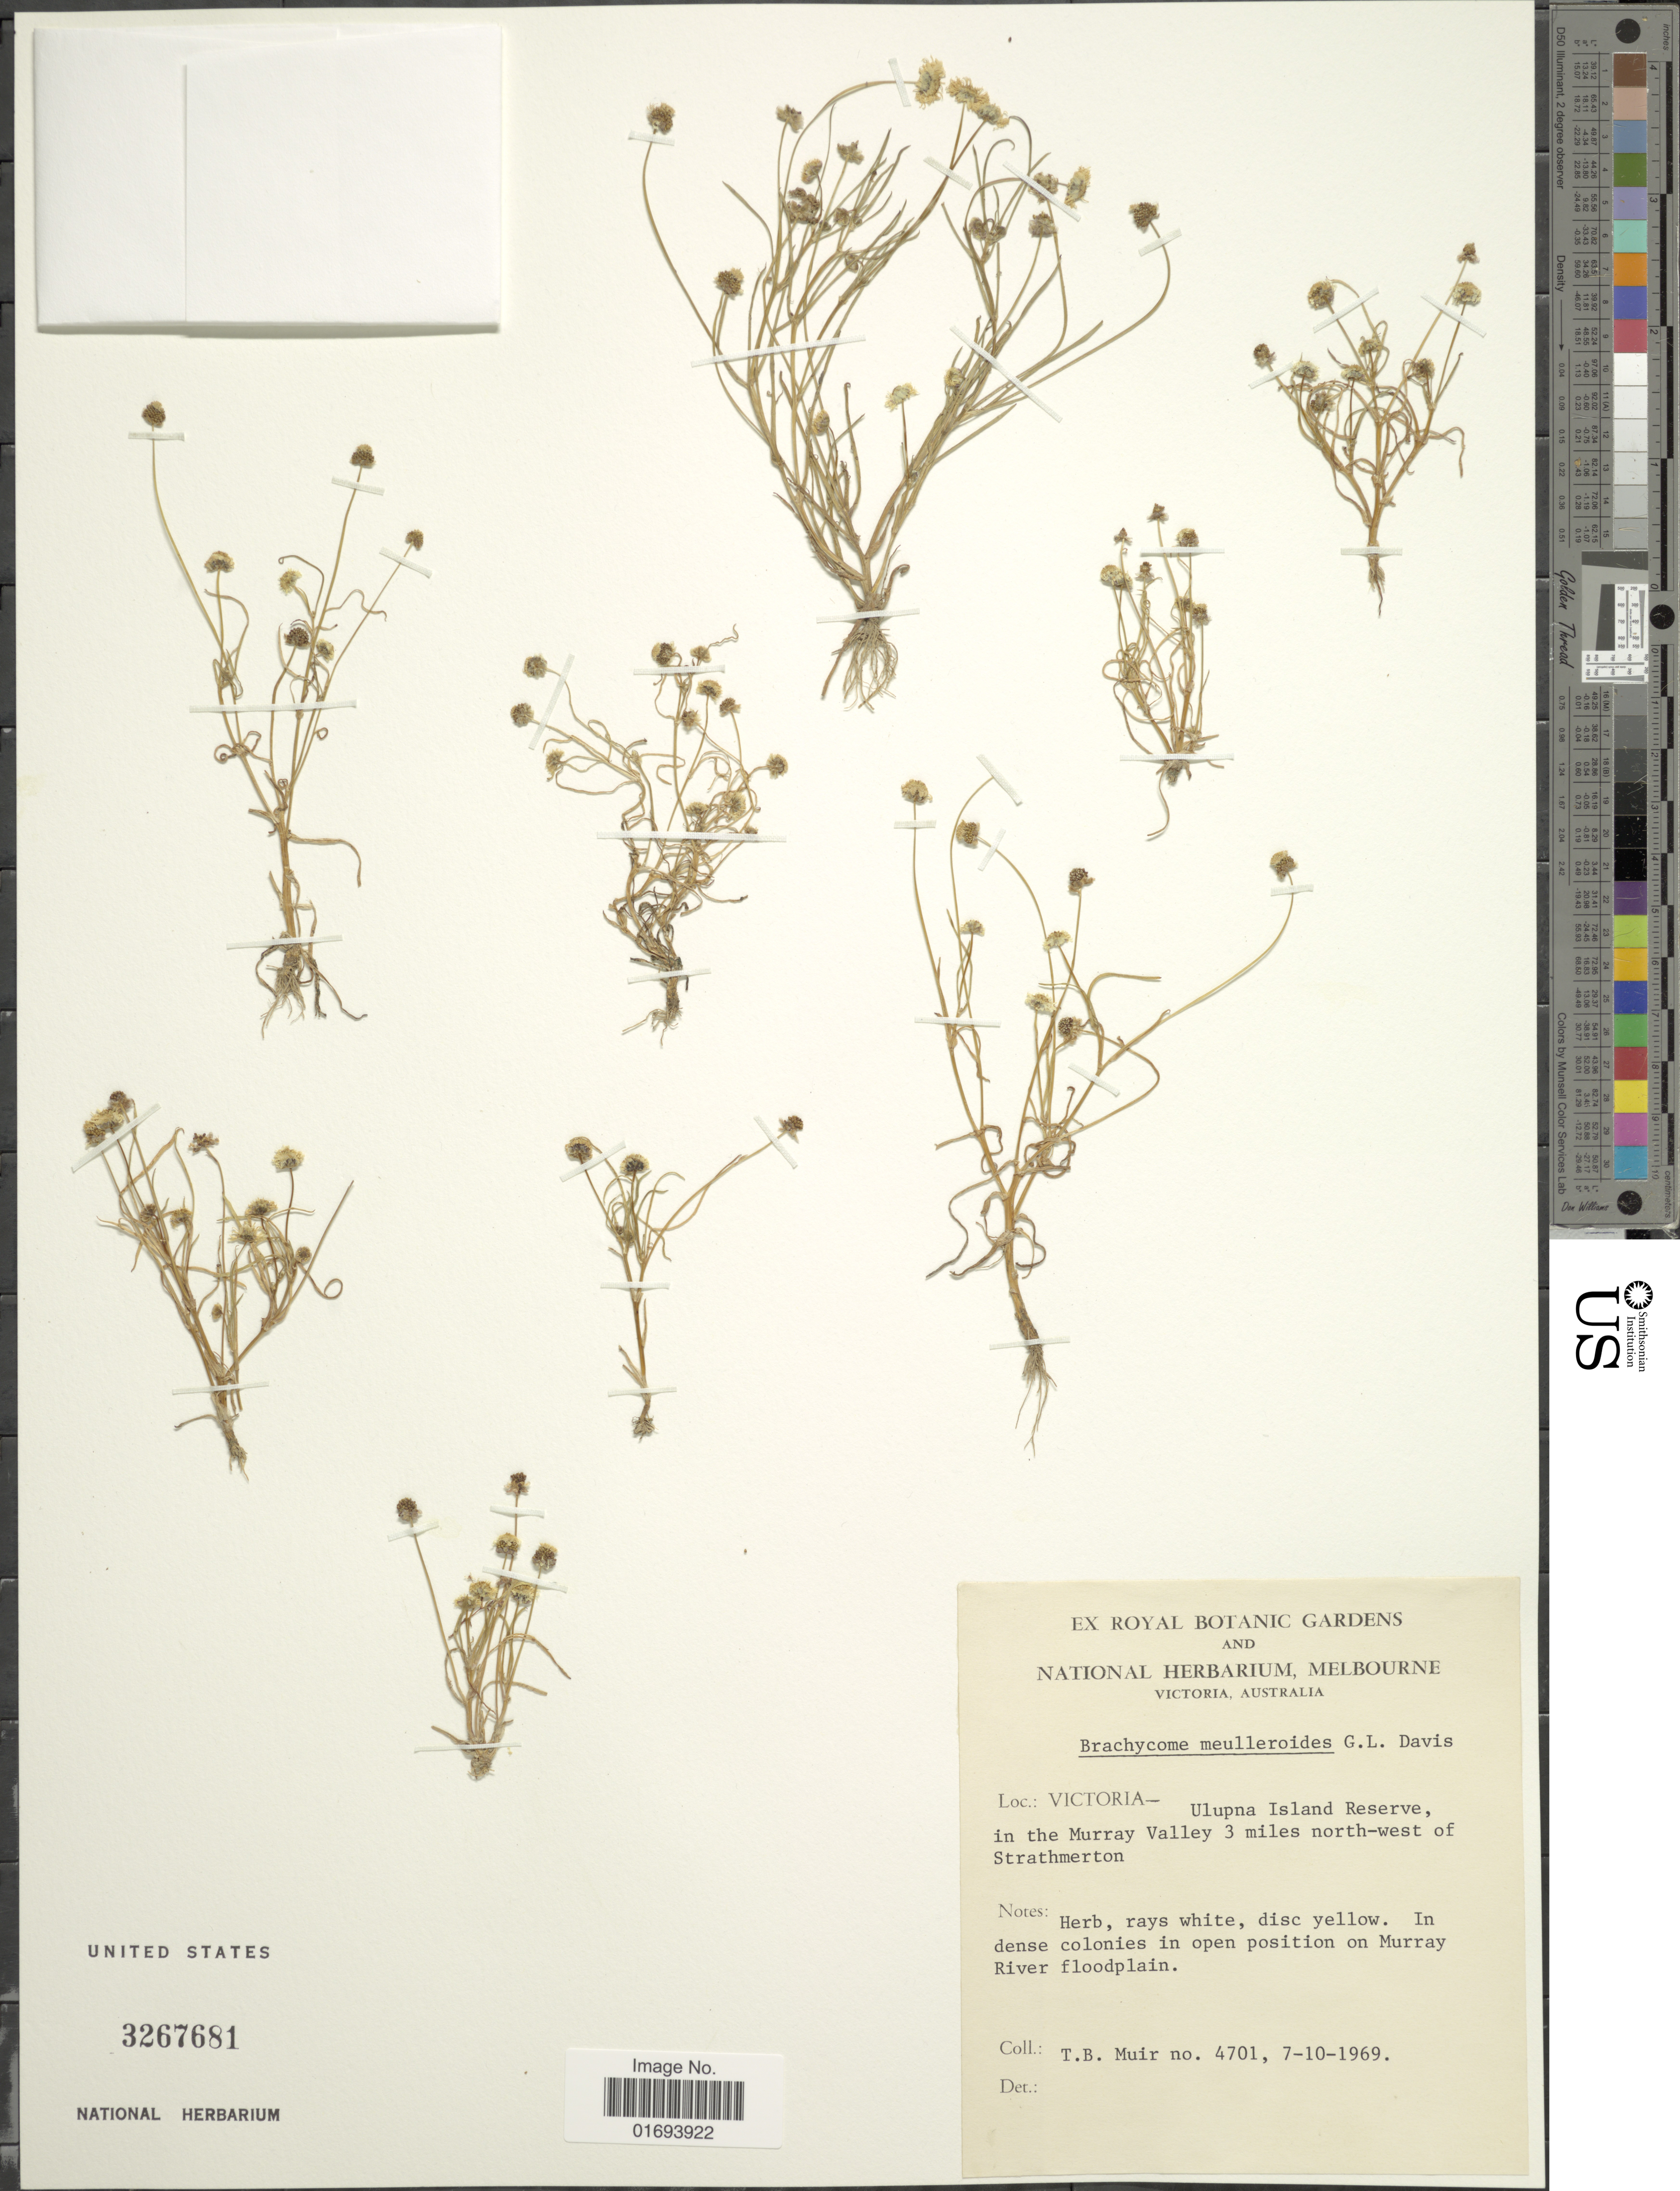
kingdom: Plantae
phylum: Tracheophyta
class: Magnoliopsida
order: Asterales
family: Asteraceae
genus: Brachyscome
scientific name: Brachyscome meulleroides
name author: G.L. Davis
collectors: T. Muir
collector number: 4701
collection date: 1969-10-07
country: Australia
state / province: Victoria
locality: Victoria- Ulipna Island Reserve, in the Murray Valley 3 miles north-west of Strathmerton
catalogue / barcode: US 3267681